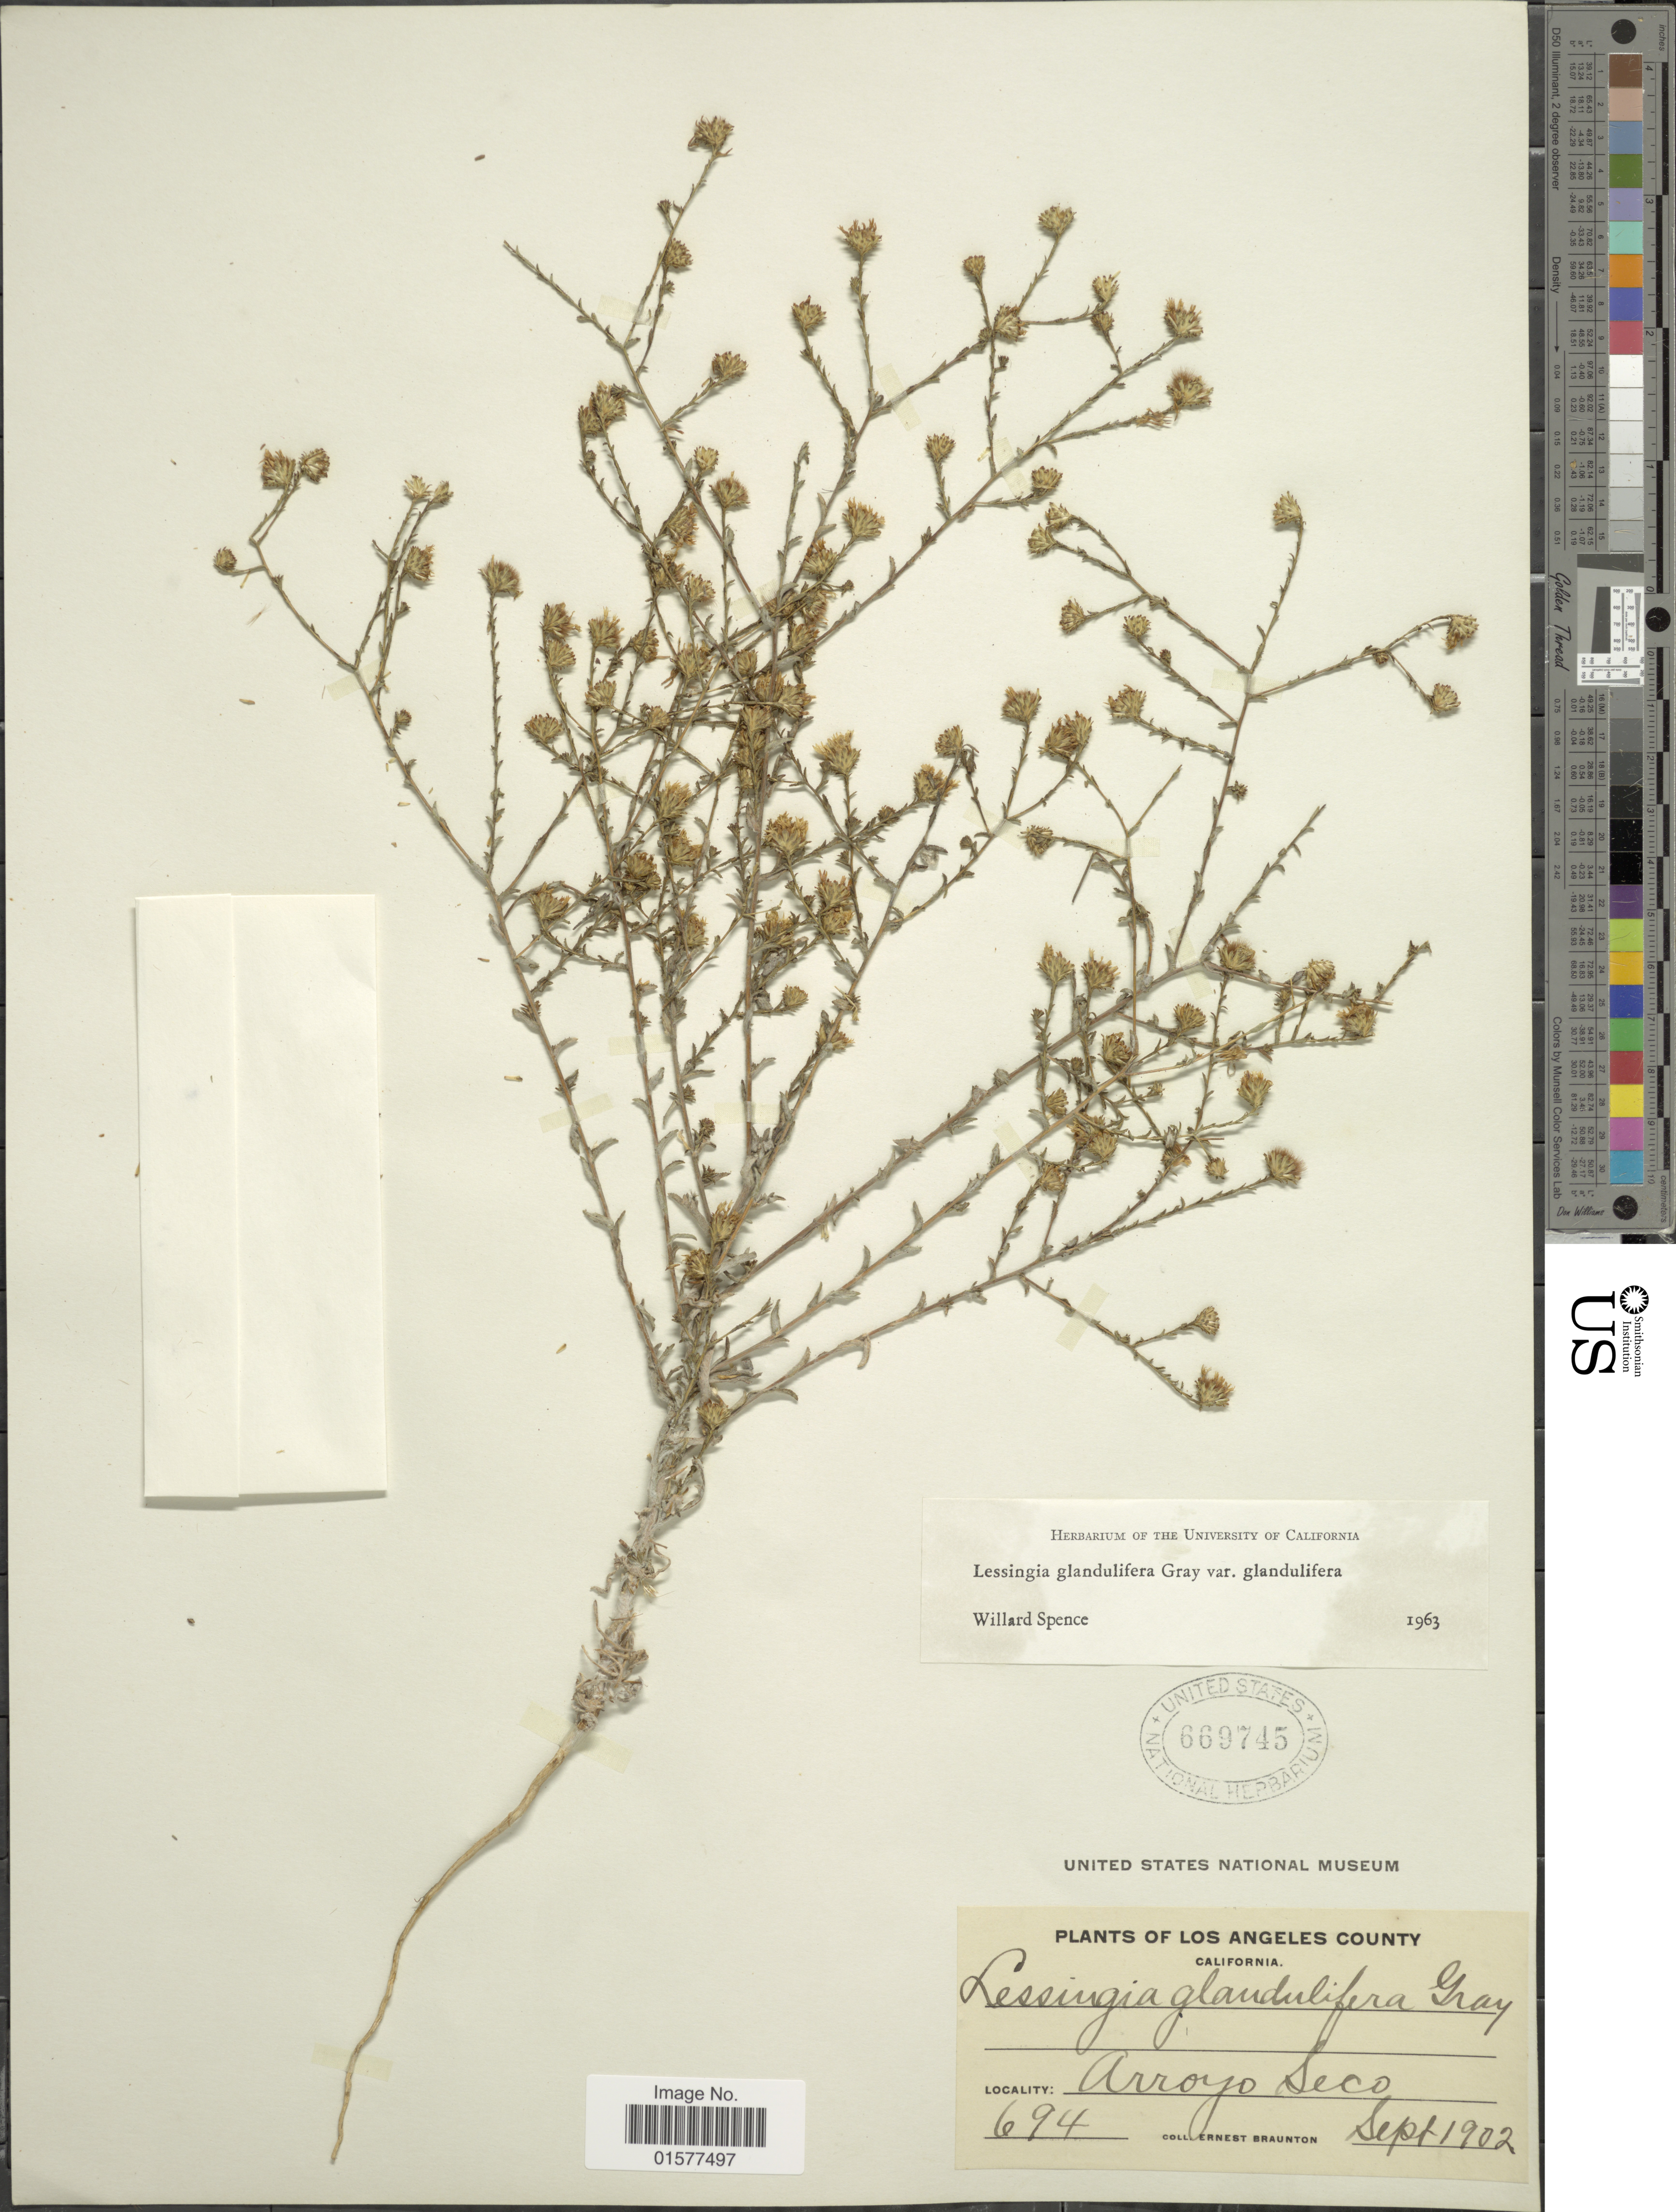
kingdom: Plantae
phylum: Tracheophyta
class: Magnoliopsida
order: Asterales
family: Asteraceae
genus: Lessingia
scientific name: Lessingia glandulifera var. glandulifera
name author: (A. Gray) J.T. Howell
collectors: E. Braunton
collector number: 694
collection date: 1902-09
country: United States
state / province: California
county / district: Los Angeles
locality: Los Angeles County, Arroyo Seco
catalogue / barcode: US 669745